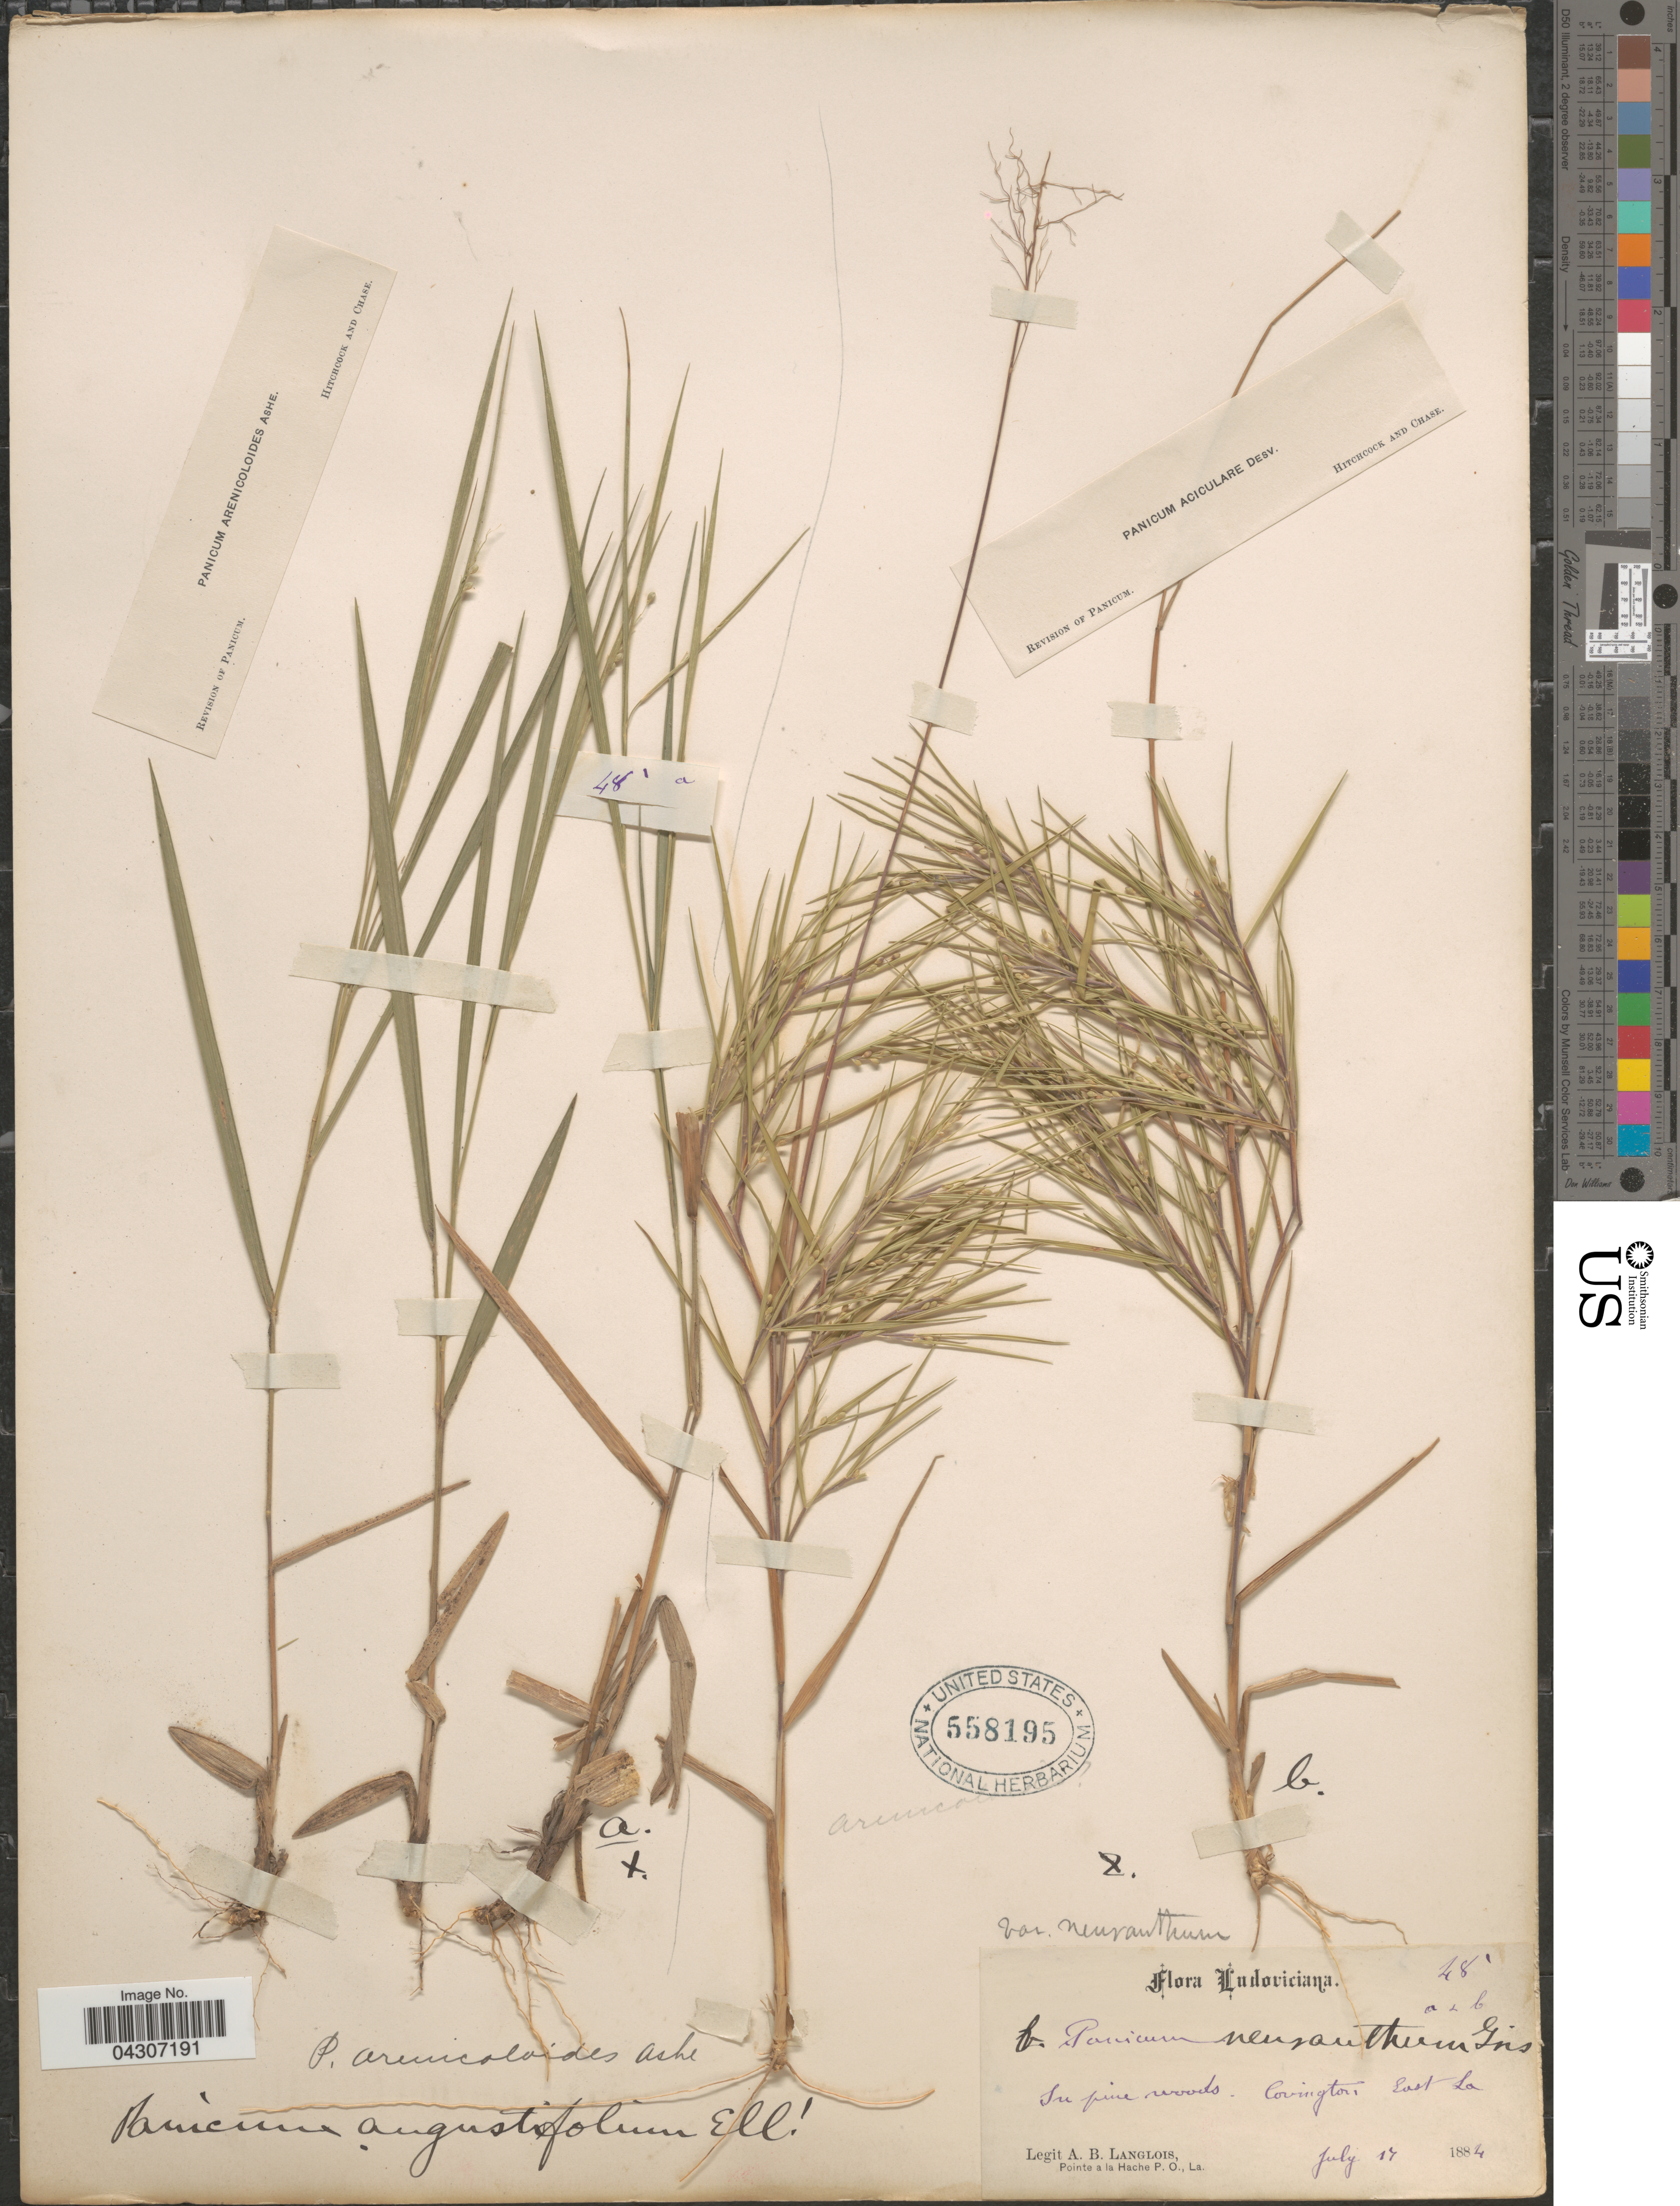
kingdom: Plantae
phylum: Tracheophyta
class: Liliopsida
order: Poales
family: Poaceae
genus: Dichanthelium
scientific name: Dichanthelium aciculare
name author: (Desv. ex Poir.) Gould & C.A. Clark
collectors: A. Langlois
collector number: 48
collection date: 1884-07-17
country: United States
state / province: Louisiana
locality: Ludoviciana. Covington East La.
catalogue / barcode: US 558195